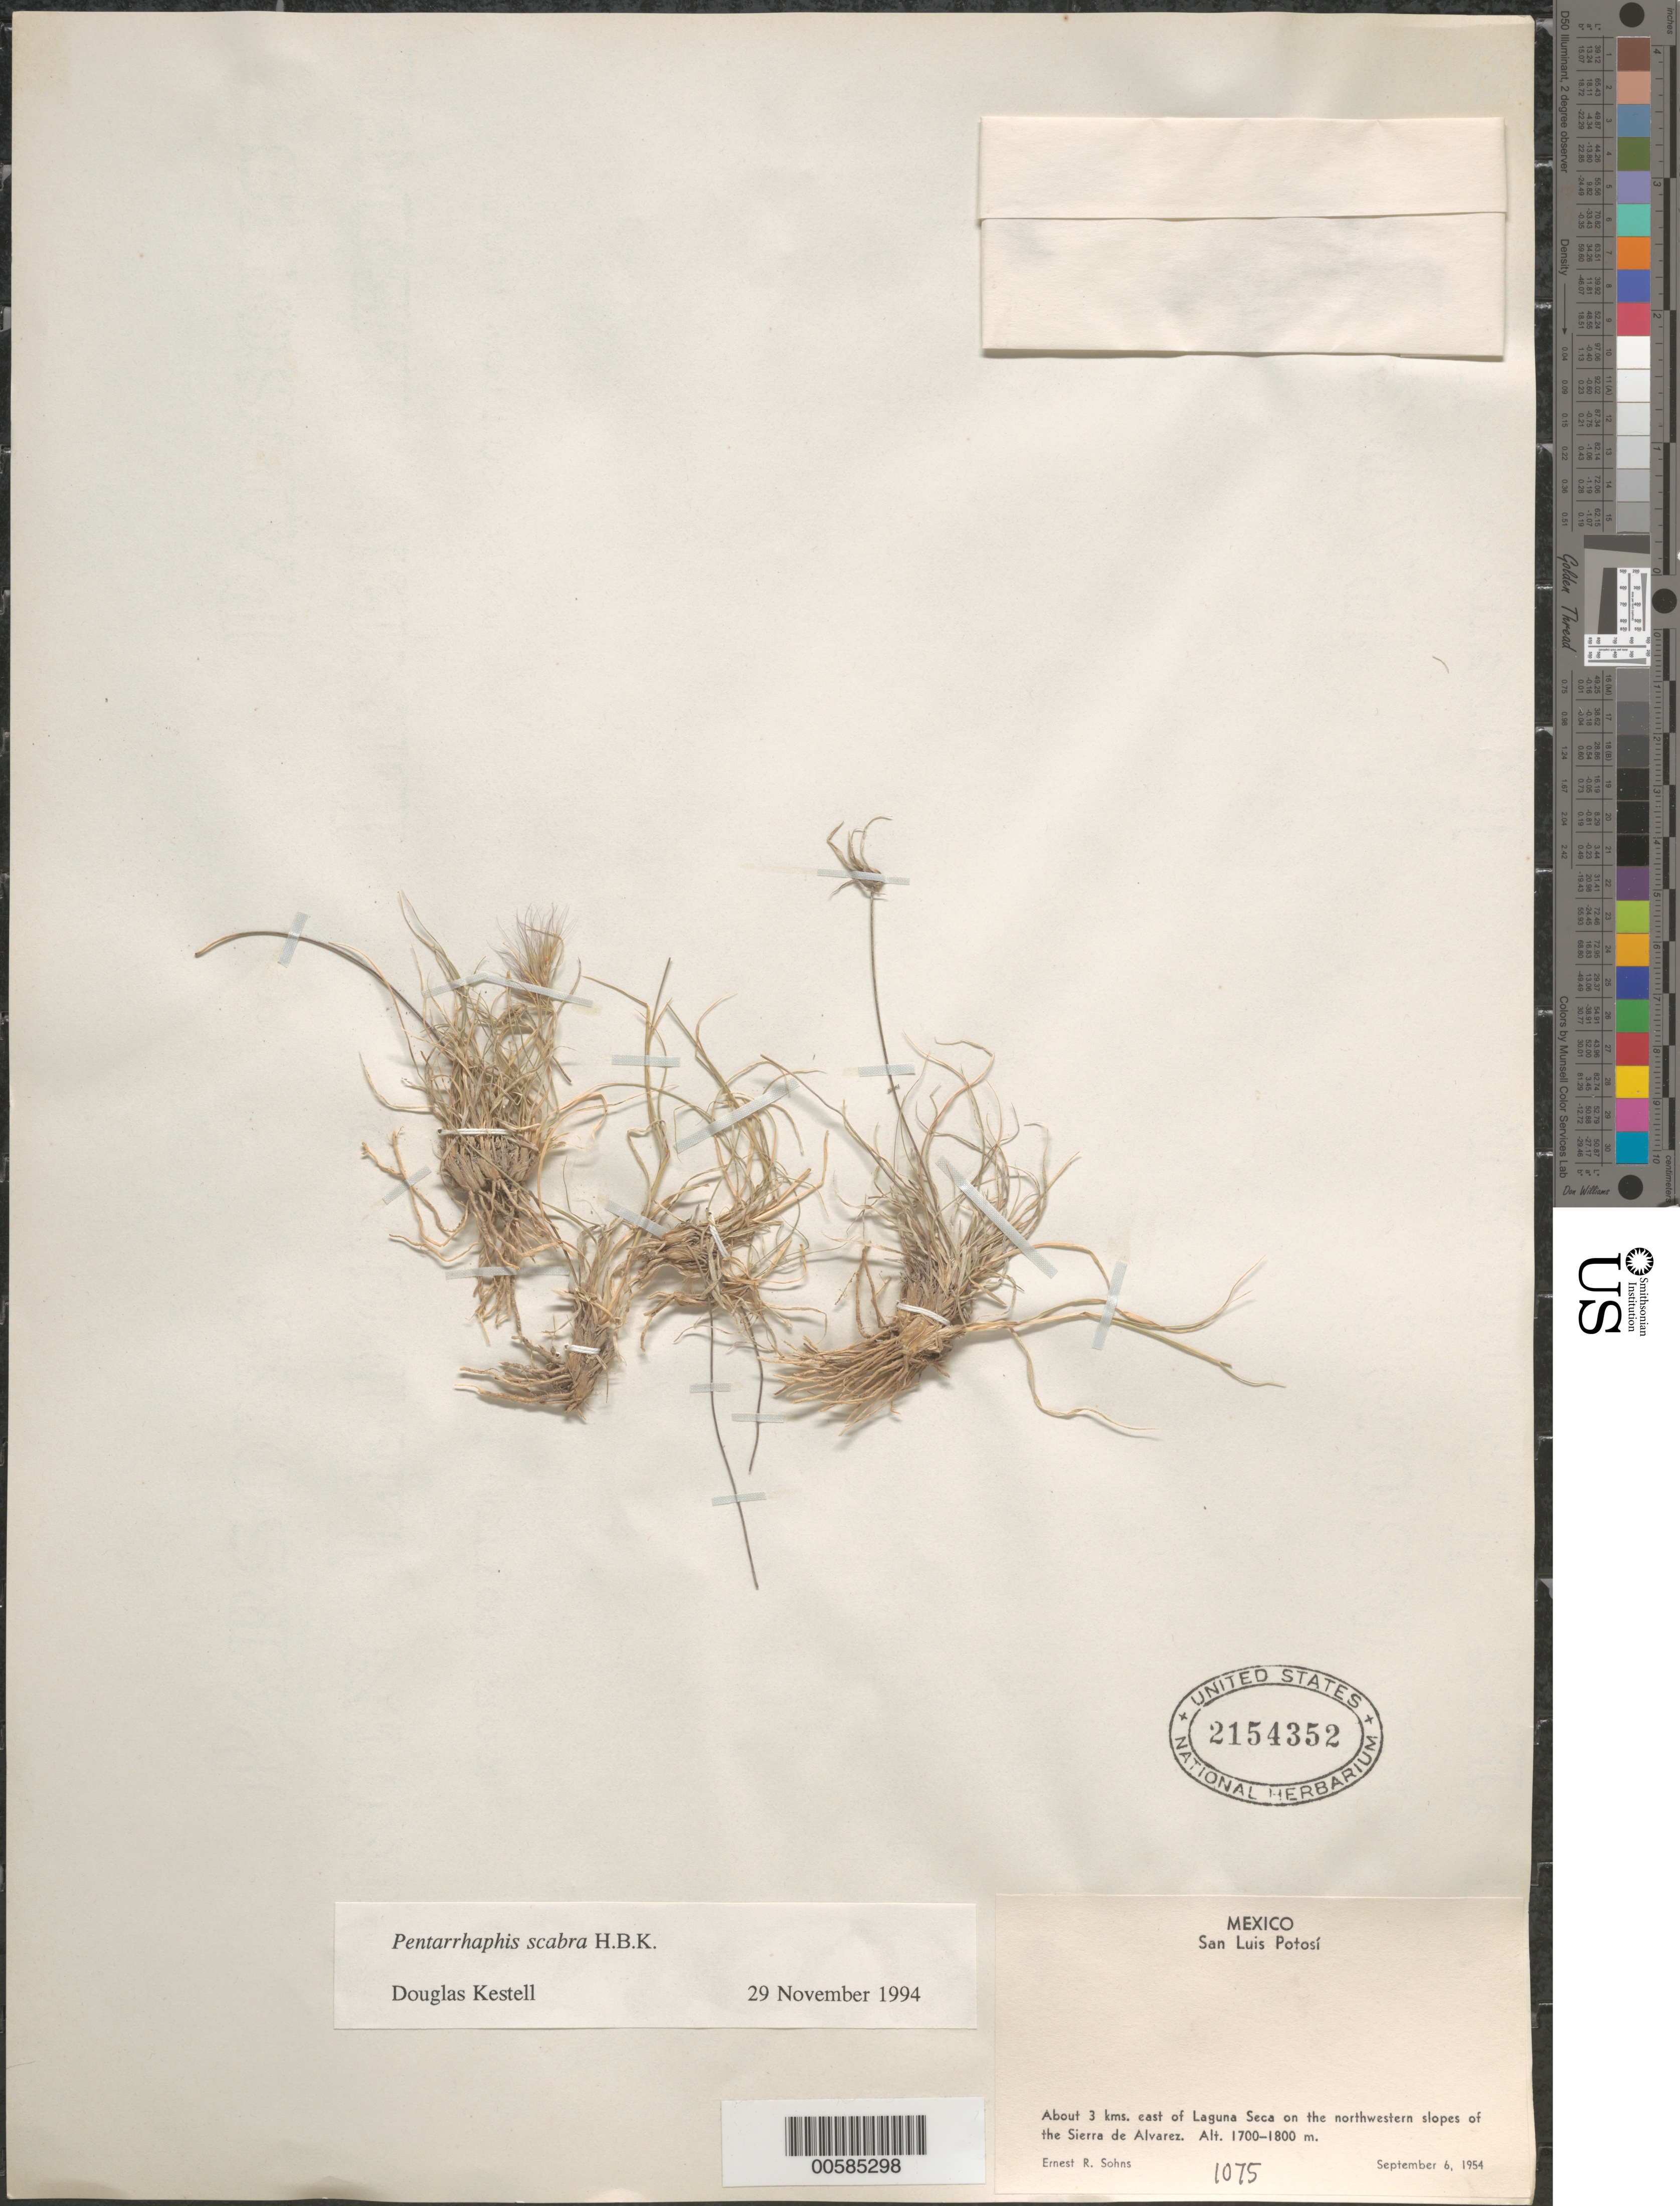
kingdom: Plantae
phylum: Tracheophyta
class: Liliopsida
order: Poales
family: Poaceae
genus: Pentarrhaphis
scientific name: Pentarrhaphis scabra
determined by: Kestell, Douglas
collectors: E. R. Sohns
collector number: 1075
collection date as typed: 6 Sep 1954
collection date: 1954-09-06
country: Mexico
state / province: San Luis Potosi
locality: Ca 3 km E of Laguna Seca on the northwestern slopes of the Sierra de Alvarez.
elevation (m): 1700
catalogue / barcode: US 2154352